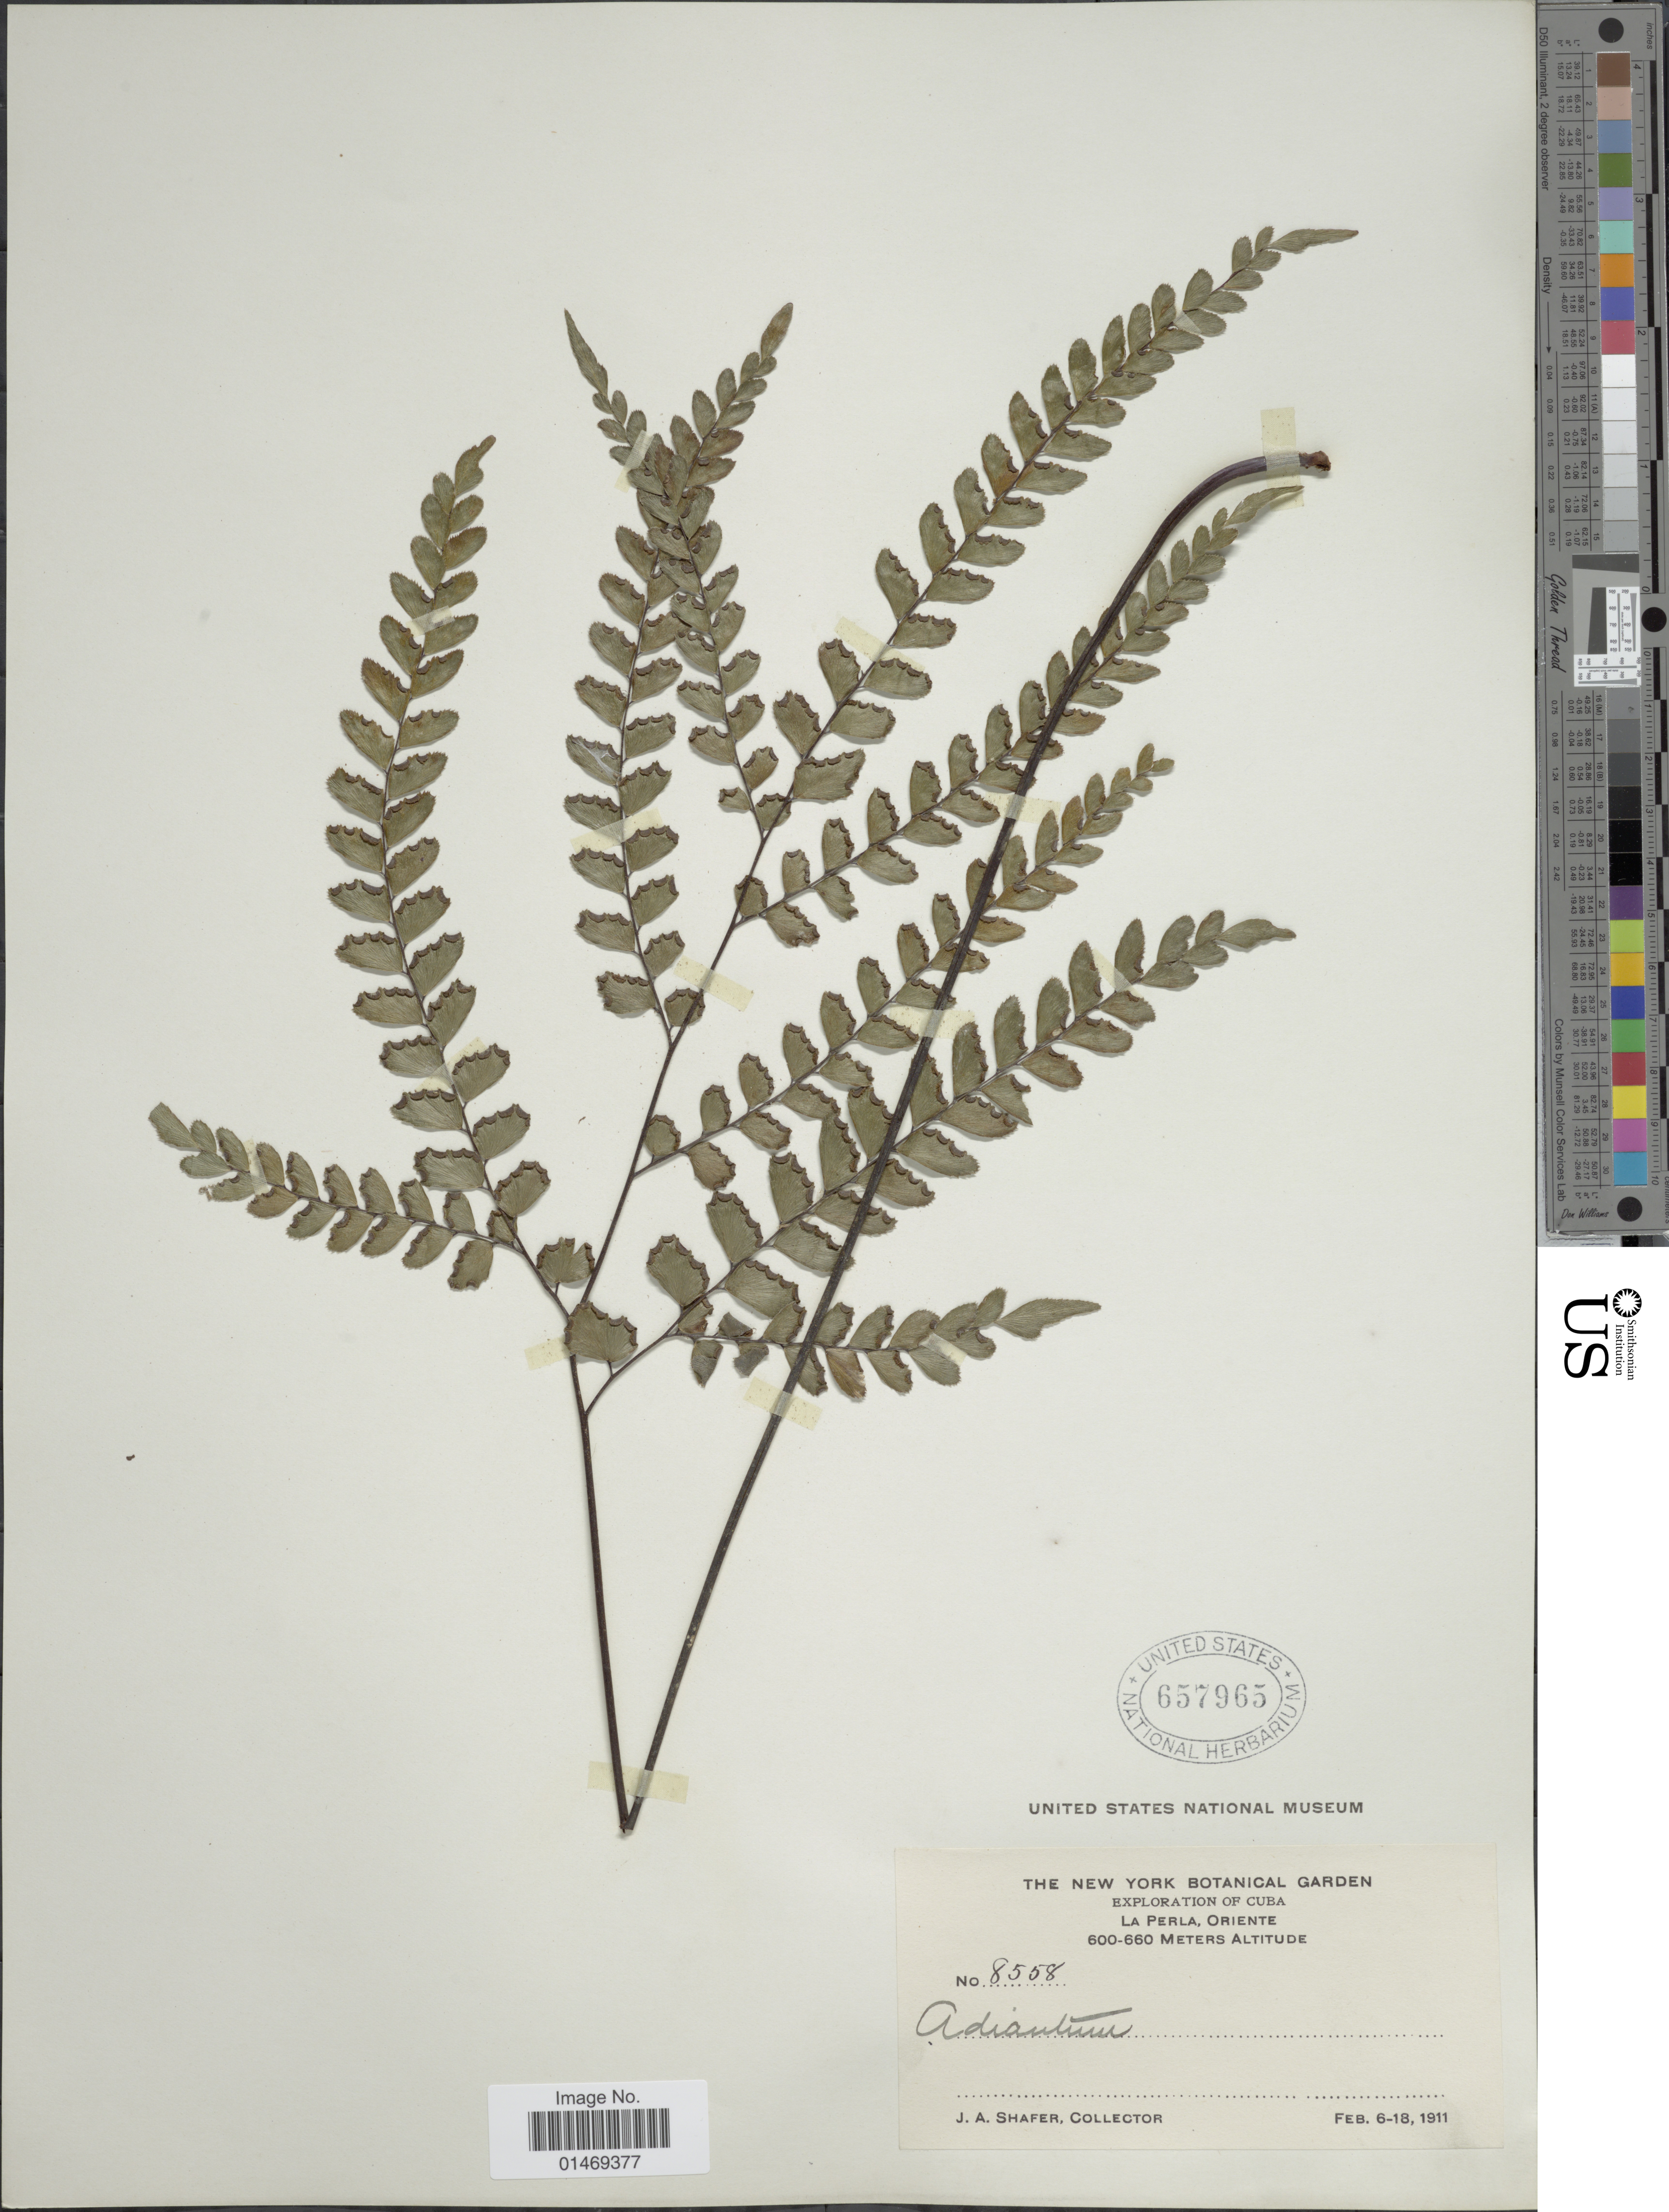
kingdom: Plantae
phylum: Tracheophyta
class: Polypodiopsida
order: Polypodiales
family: Pteridaceae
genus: Adiantum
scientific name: Adiantum pyramidale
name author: (L.) Willd.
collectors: J. A. Shafer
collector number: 8558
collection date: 1911-02-06/1911-02-18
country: Cuba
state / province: Oriente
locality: La Perla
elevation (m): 600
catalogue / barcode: US 657965